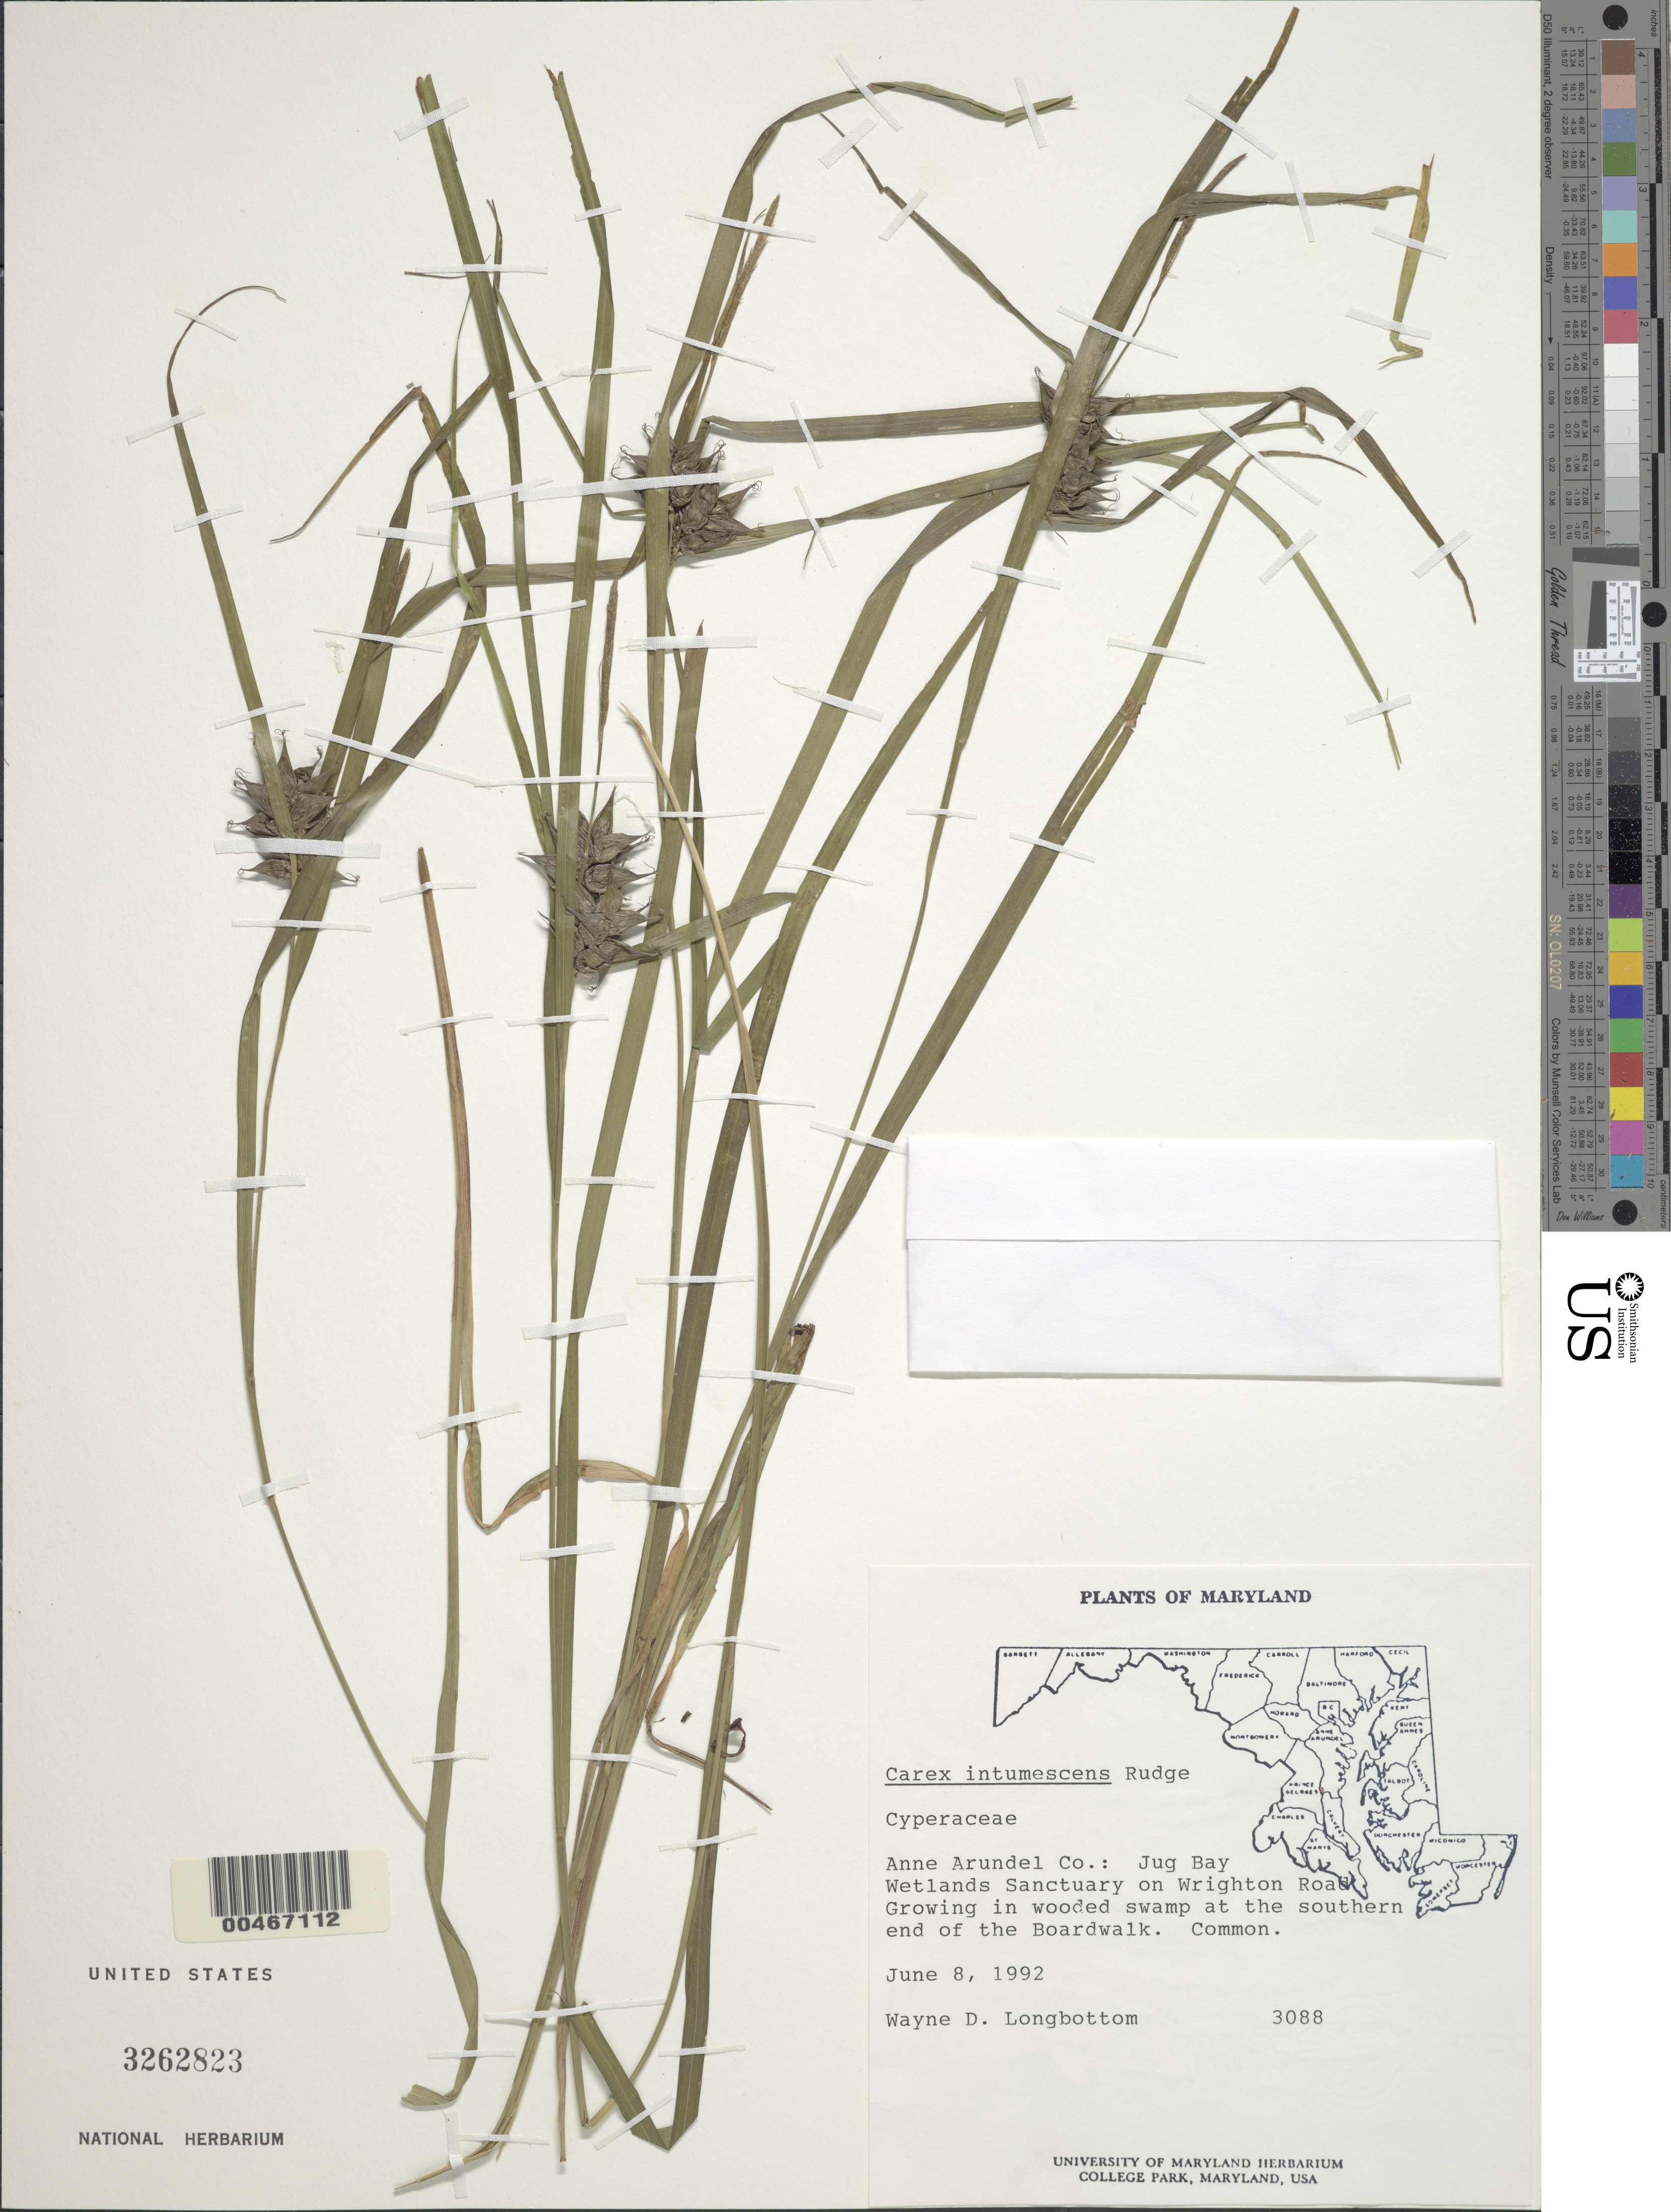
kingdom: Plantae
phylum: Tracheophyta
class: Liliopsida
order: Poales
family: Cyperaceae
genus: Carex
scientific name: Carex intumescens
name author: Rudge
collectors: W. D. Longbottom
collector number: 3088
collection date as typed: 08 Jun 1992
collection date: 1992-06-08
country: United States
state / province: Maryland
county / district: Anne Arundel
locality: Jug Bay Wetlands Sanctuary, town of Wrighton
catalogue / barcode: US 3262823